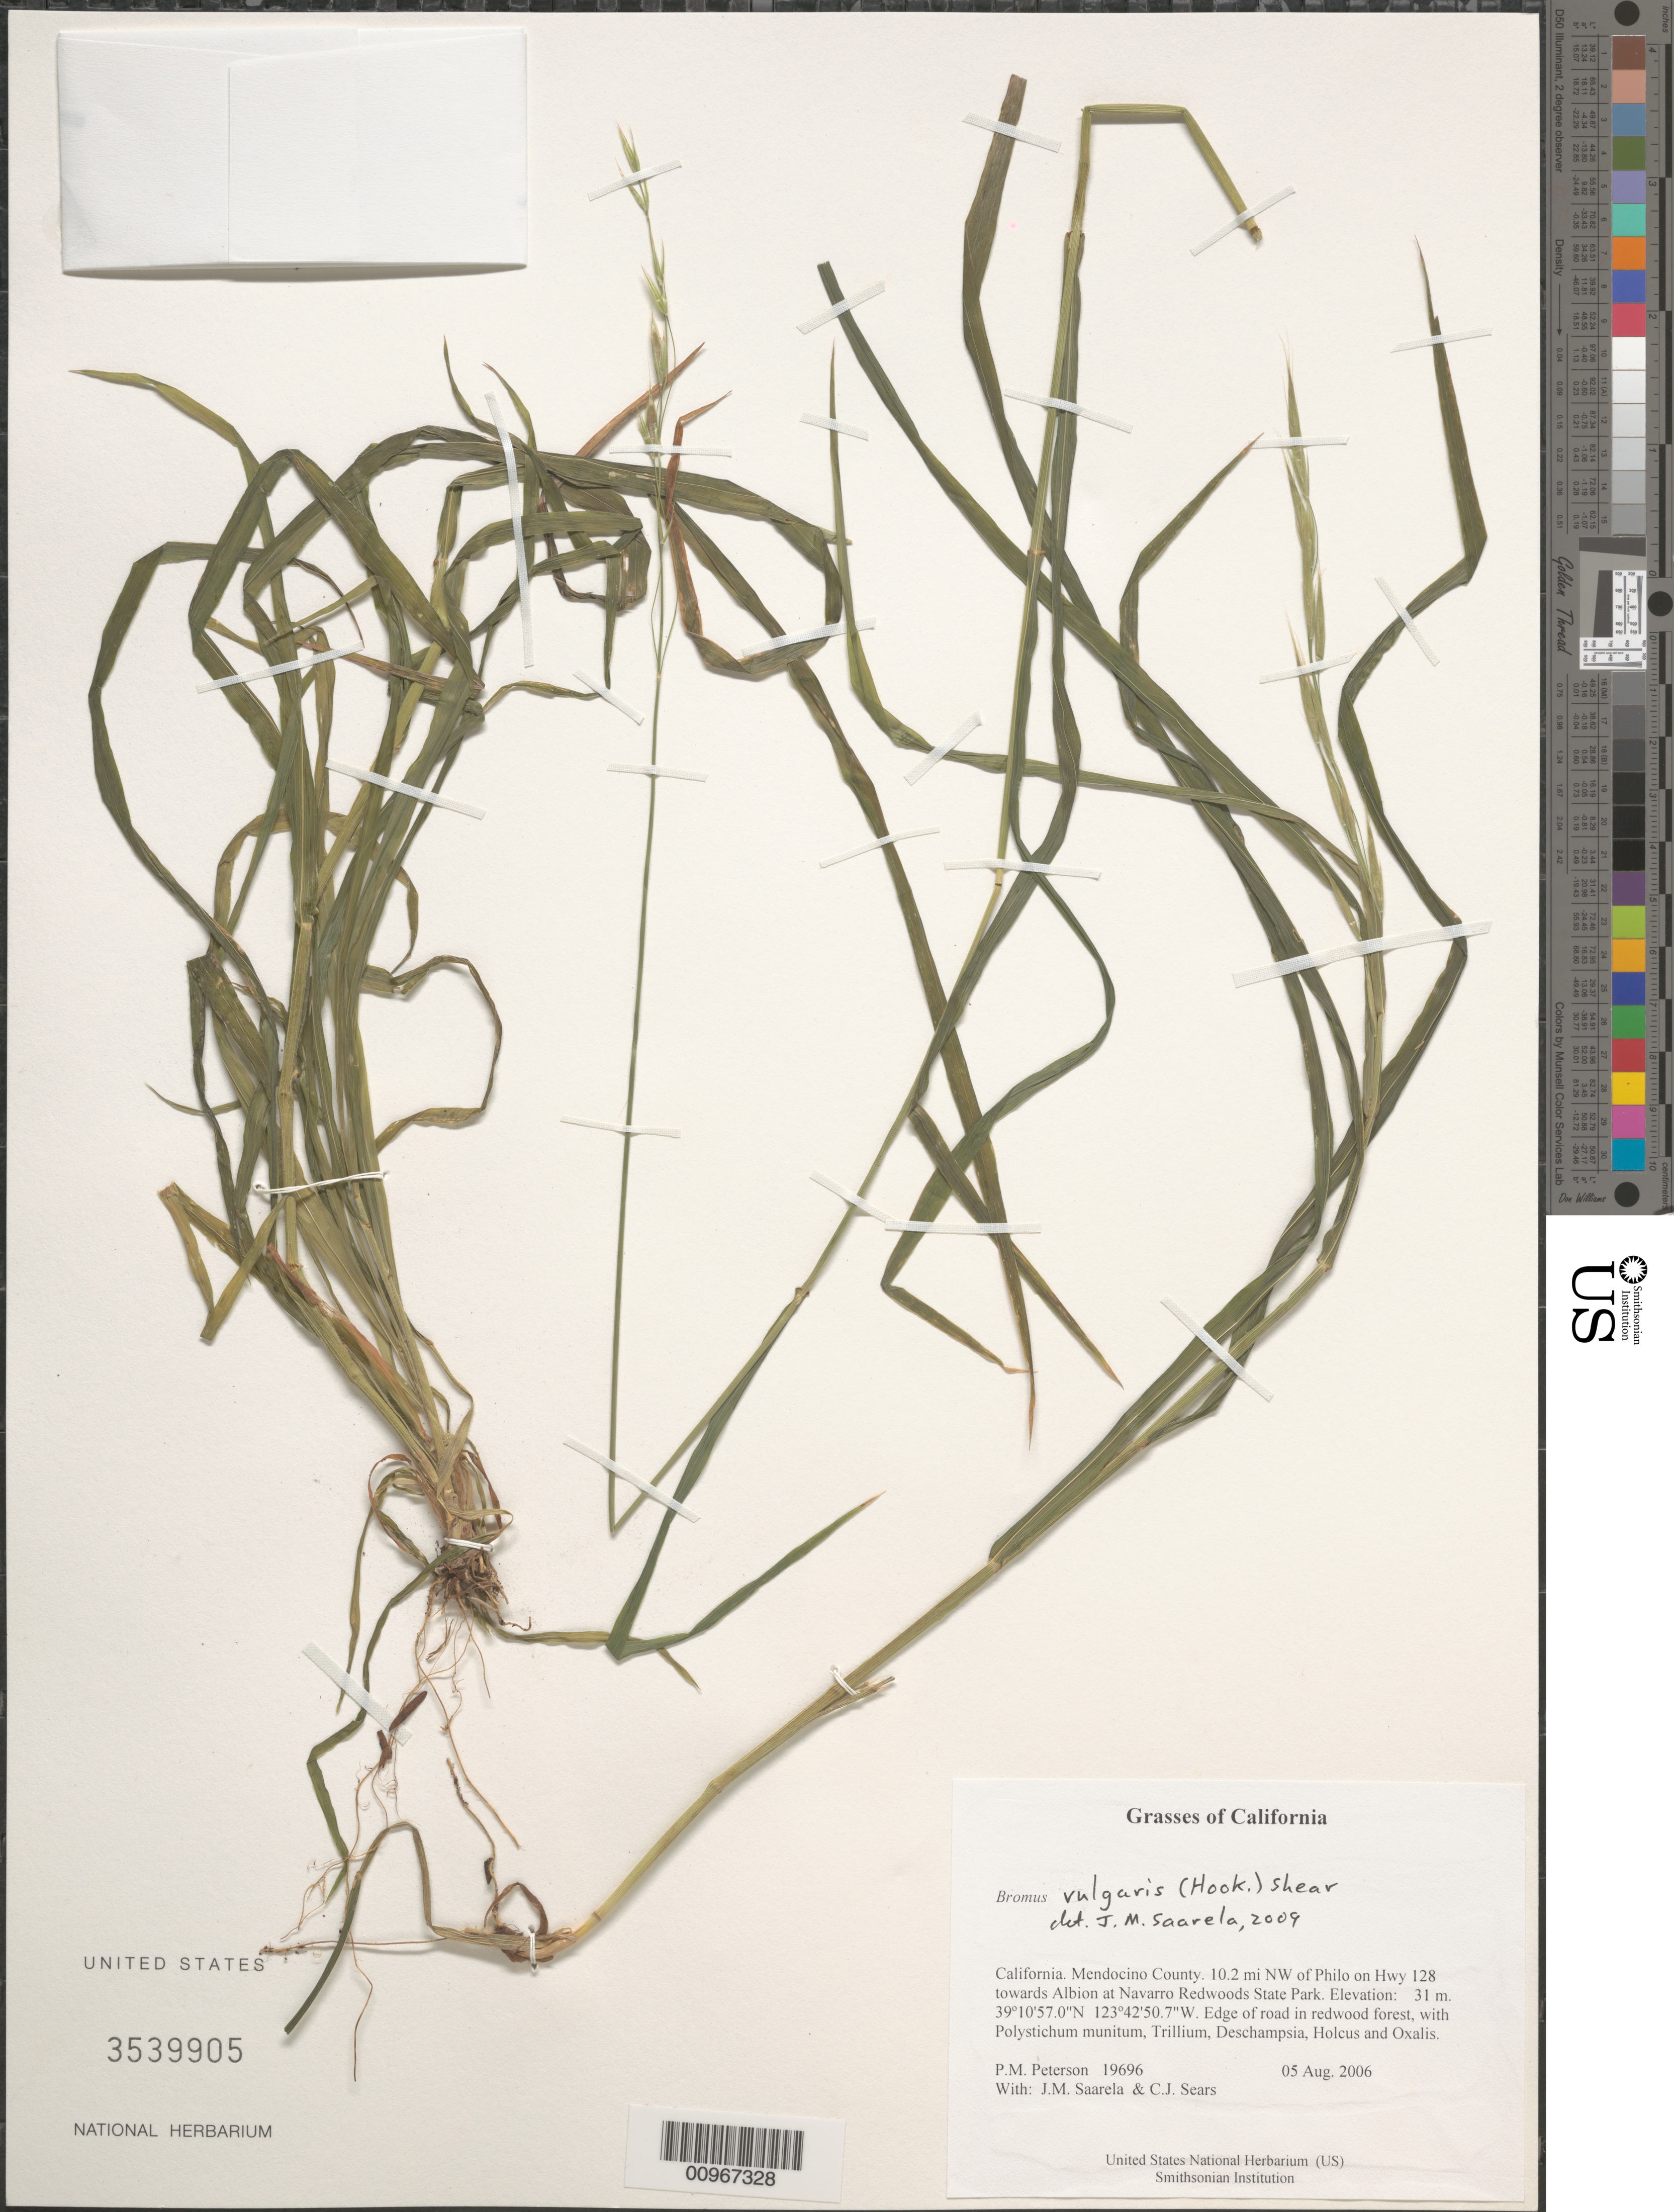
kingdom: Plantae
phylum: Tracheophyta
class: Liliopsida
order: Poales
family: Poaceae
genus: Bromus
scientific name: Bromus vulgaris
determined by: Saarela, J. M., (CAN), Canadian Museum of Nature (CANADA)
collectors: P. M. Peterson, J. Saarela & C. Sears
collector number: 19696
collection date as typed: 05 Aug 2006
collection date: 2006-08-05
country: United States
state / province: California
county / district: Mendocino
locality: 10.2 mi NW of Philo on Hwy 128 towards Albion at Navarro Redwoods State Park.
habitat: Edge of road in redwood forest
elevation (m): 31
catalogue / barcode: US 3539905